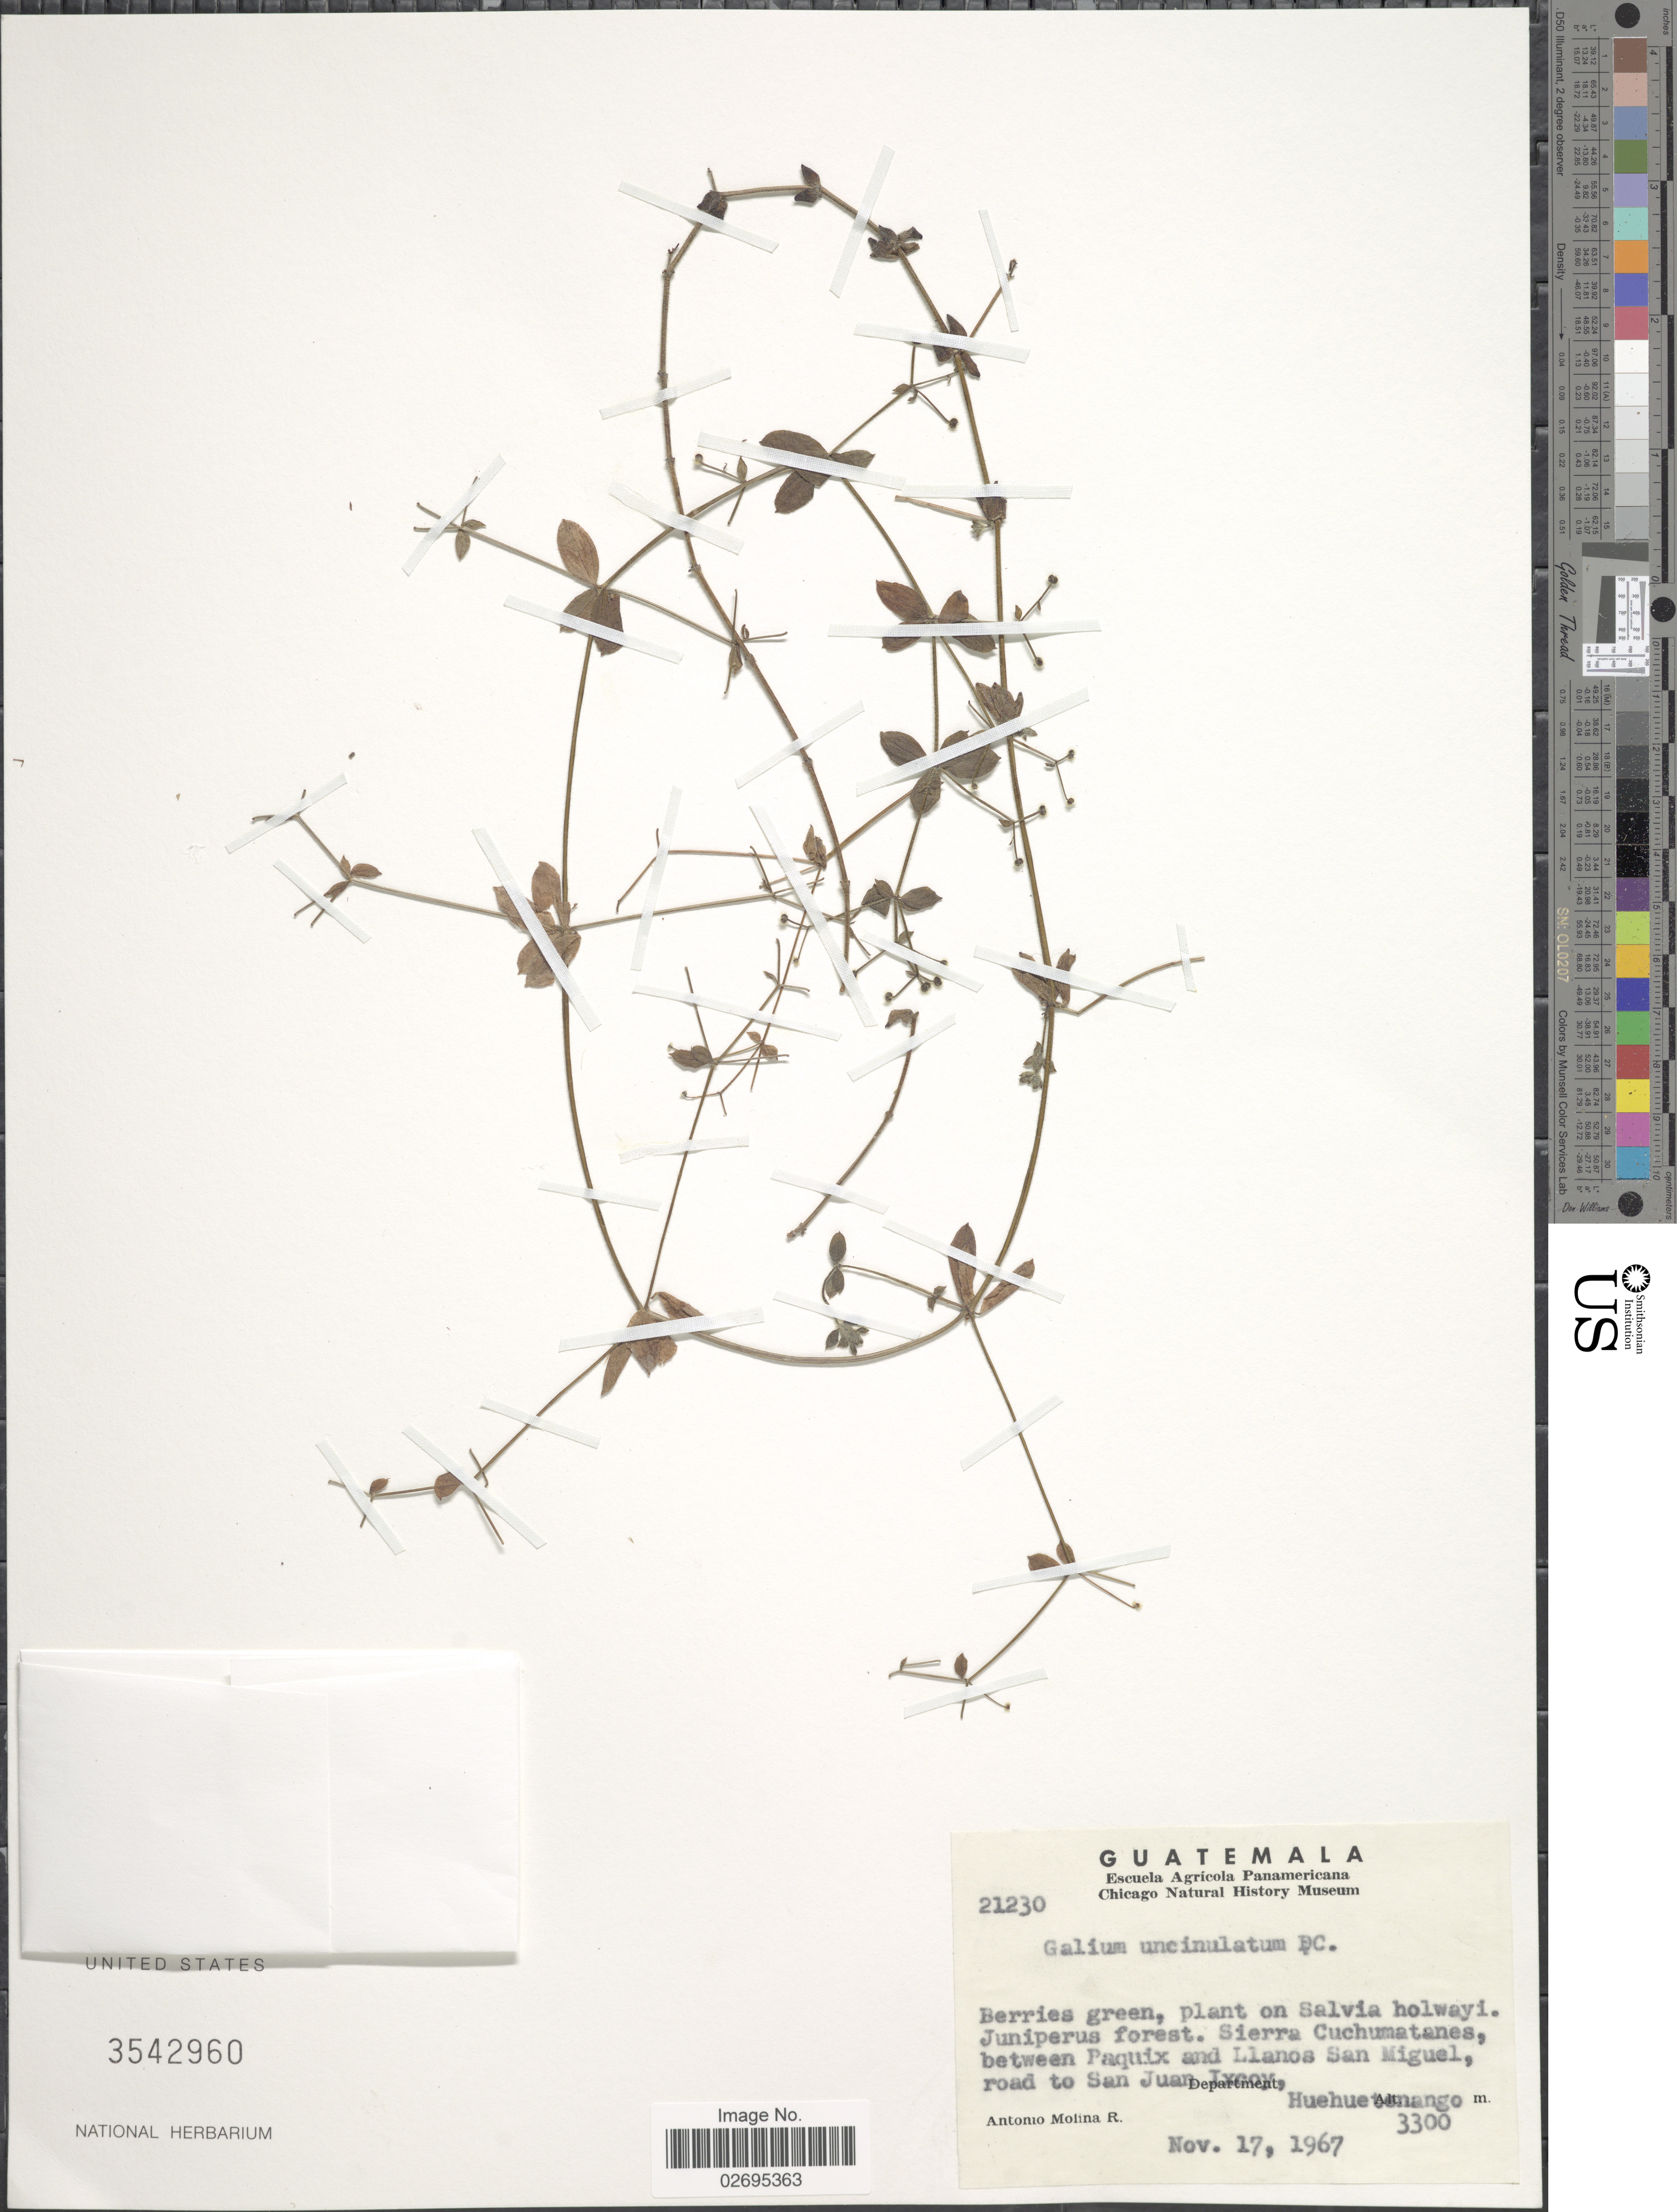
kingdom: Plantae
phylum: Tracheophyta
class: Magnoliopsida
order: Gentianales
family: Rubiaceae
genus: Galium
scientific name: Galium uncinulatum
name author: DC.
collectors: A. Molina R.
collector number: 21230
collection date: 1967-11-17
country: Guatemala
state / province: Huehuetenango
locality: Sierra Cuchumatanes, between Paquix and Llanos San Miguel, road to San Juan Ixcoy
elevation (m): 3300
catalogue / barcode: US 3542960